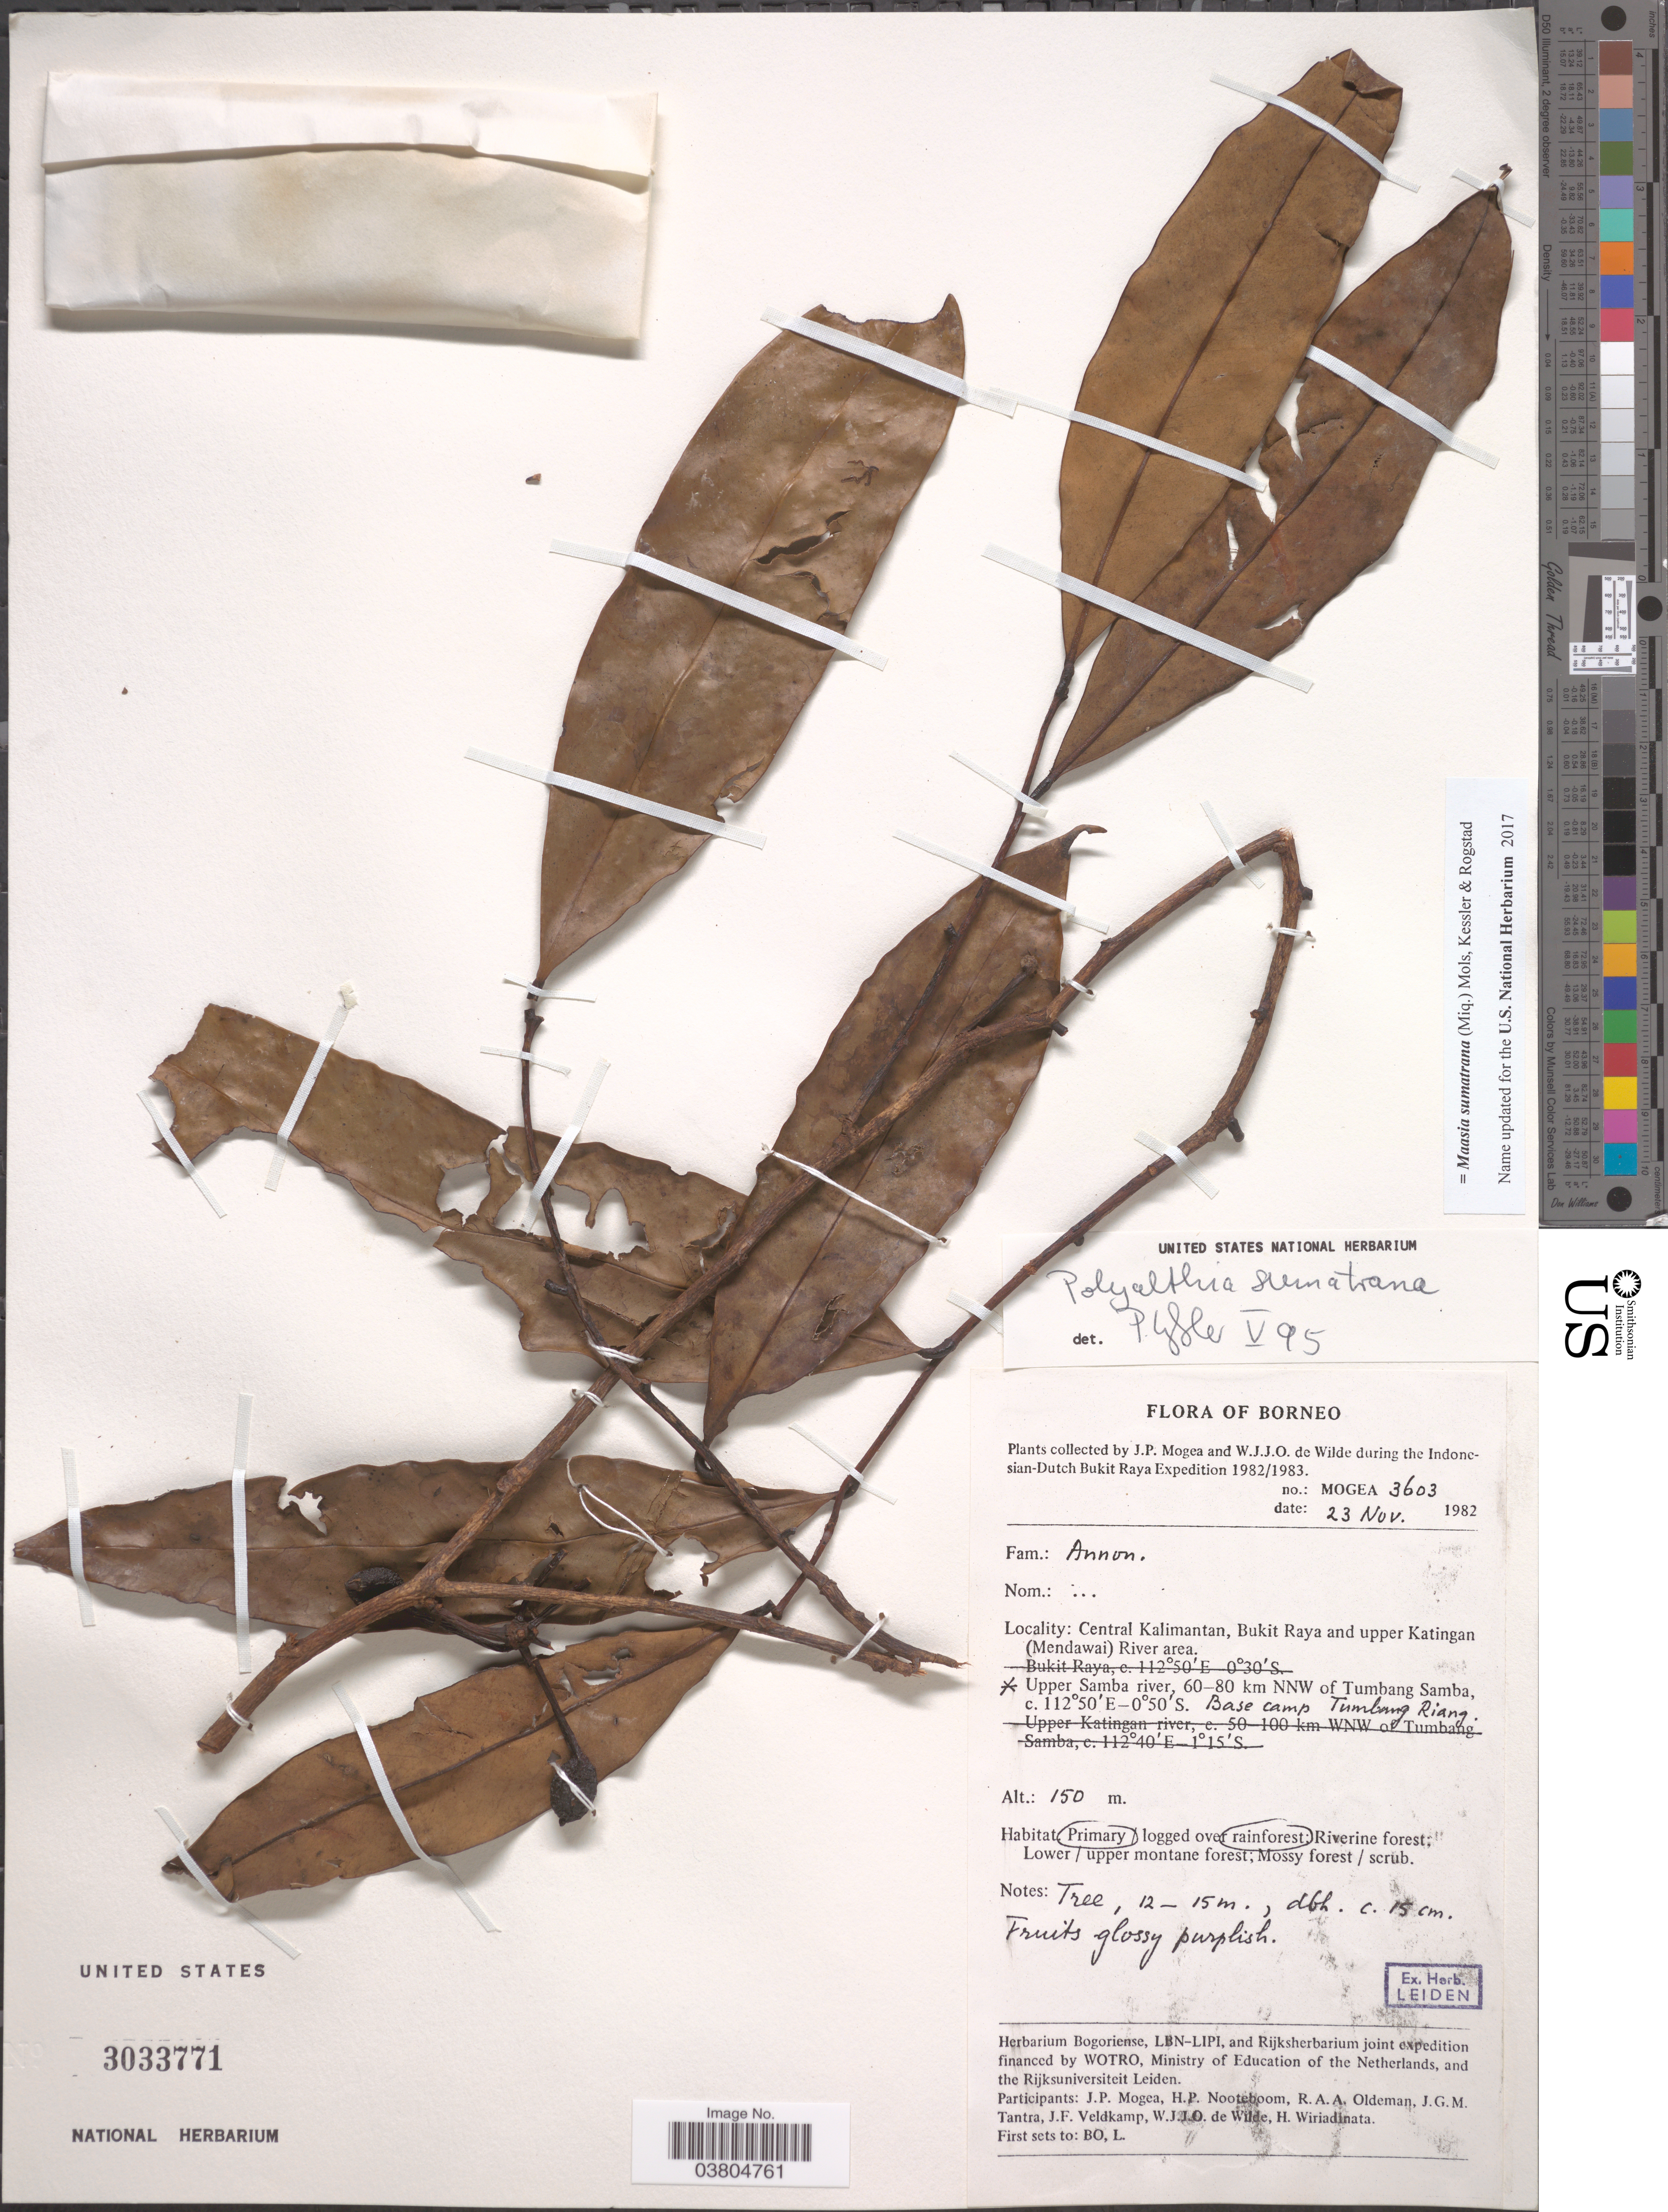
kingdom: Plantae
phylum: Tracheophyta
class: Magnoliopsida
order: Magnoliales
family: Annonaceae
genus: Maasia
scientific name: Maasia sumatrana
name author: (Miq.) Mols et al.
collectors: J. Mogea & W. J. de Wilde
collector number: MOGEA 3603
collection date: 1982-11-23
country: Indonesia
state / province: Kalimantan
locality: Central Kalimantan, Bukit Raya and upper Katingan (Mendawai) River area. Upper Samba river, 60-80 km NNW of Tumbang Samba. Base camp Tumbang Riang.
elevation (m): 150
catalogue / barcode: US 3033771